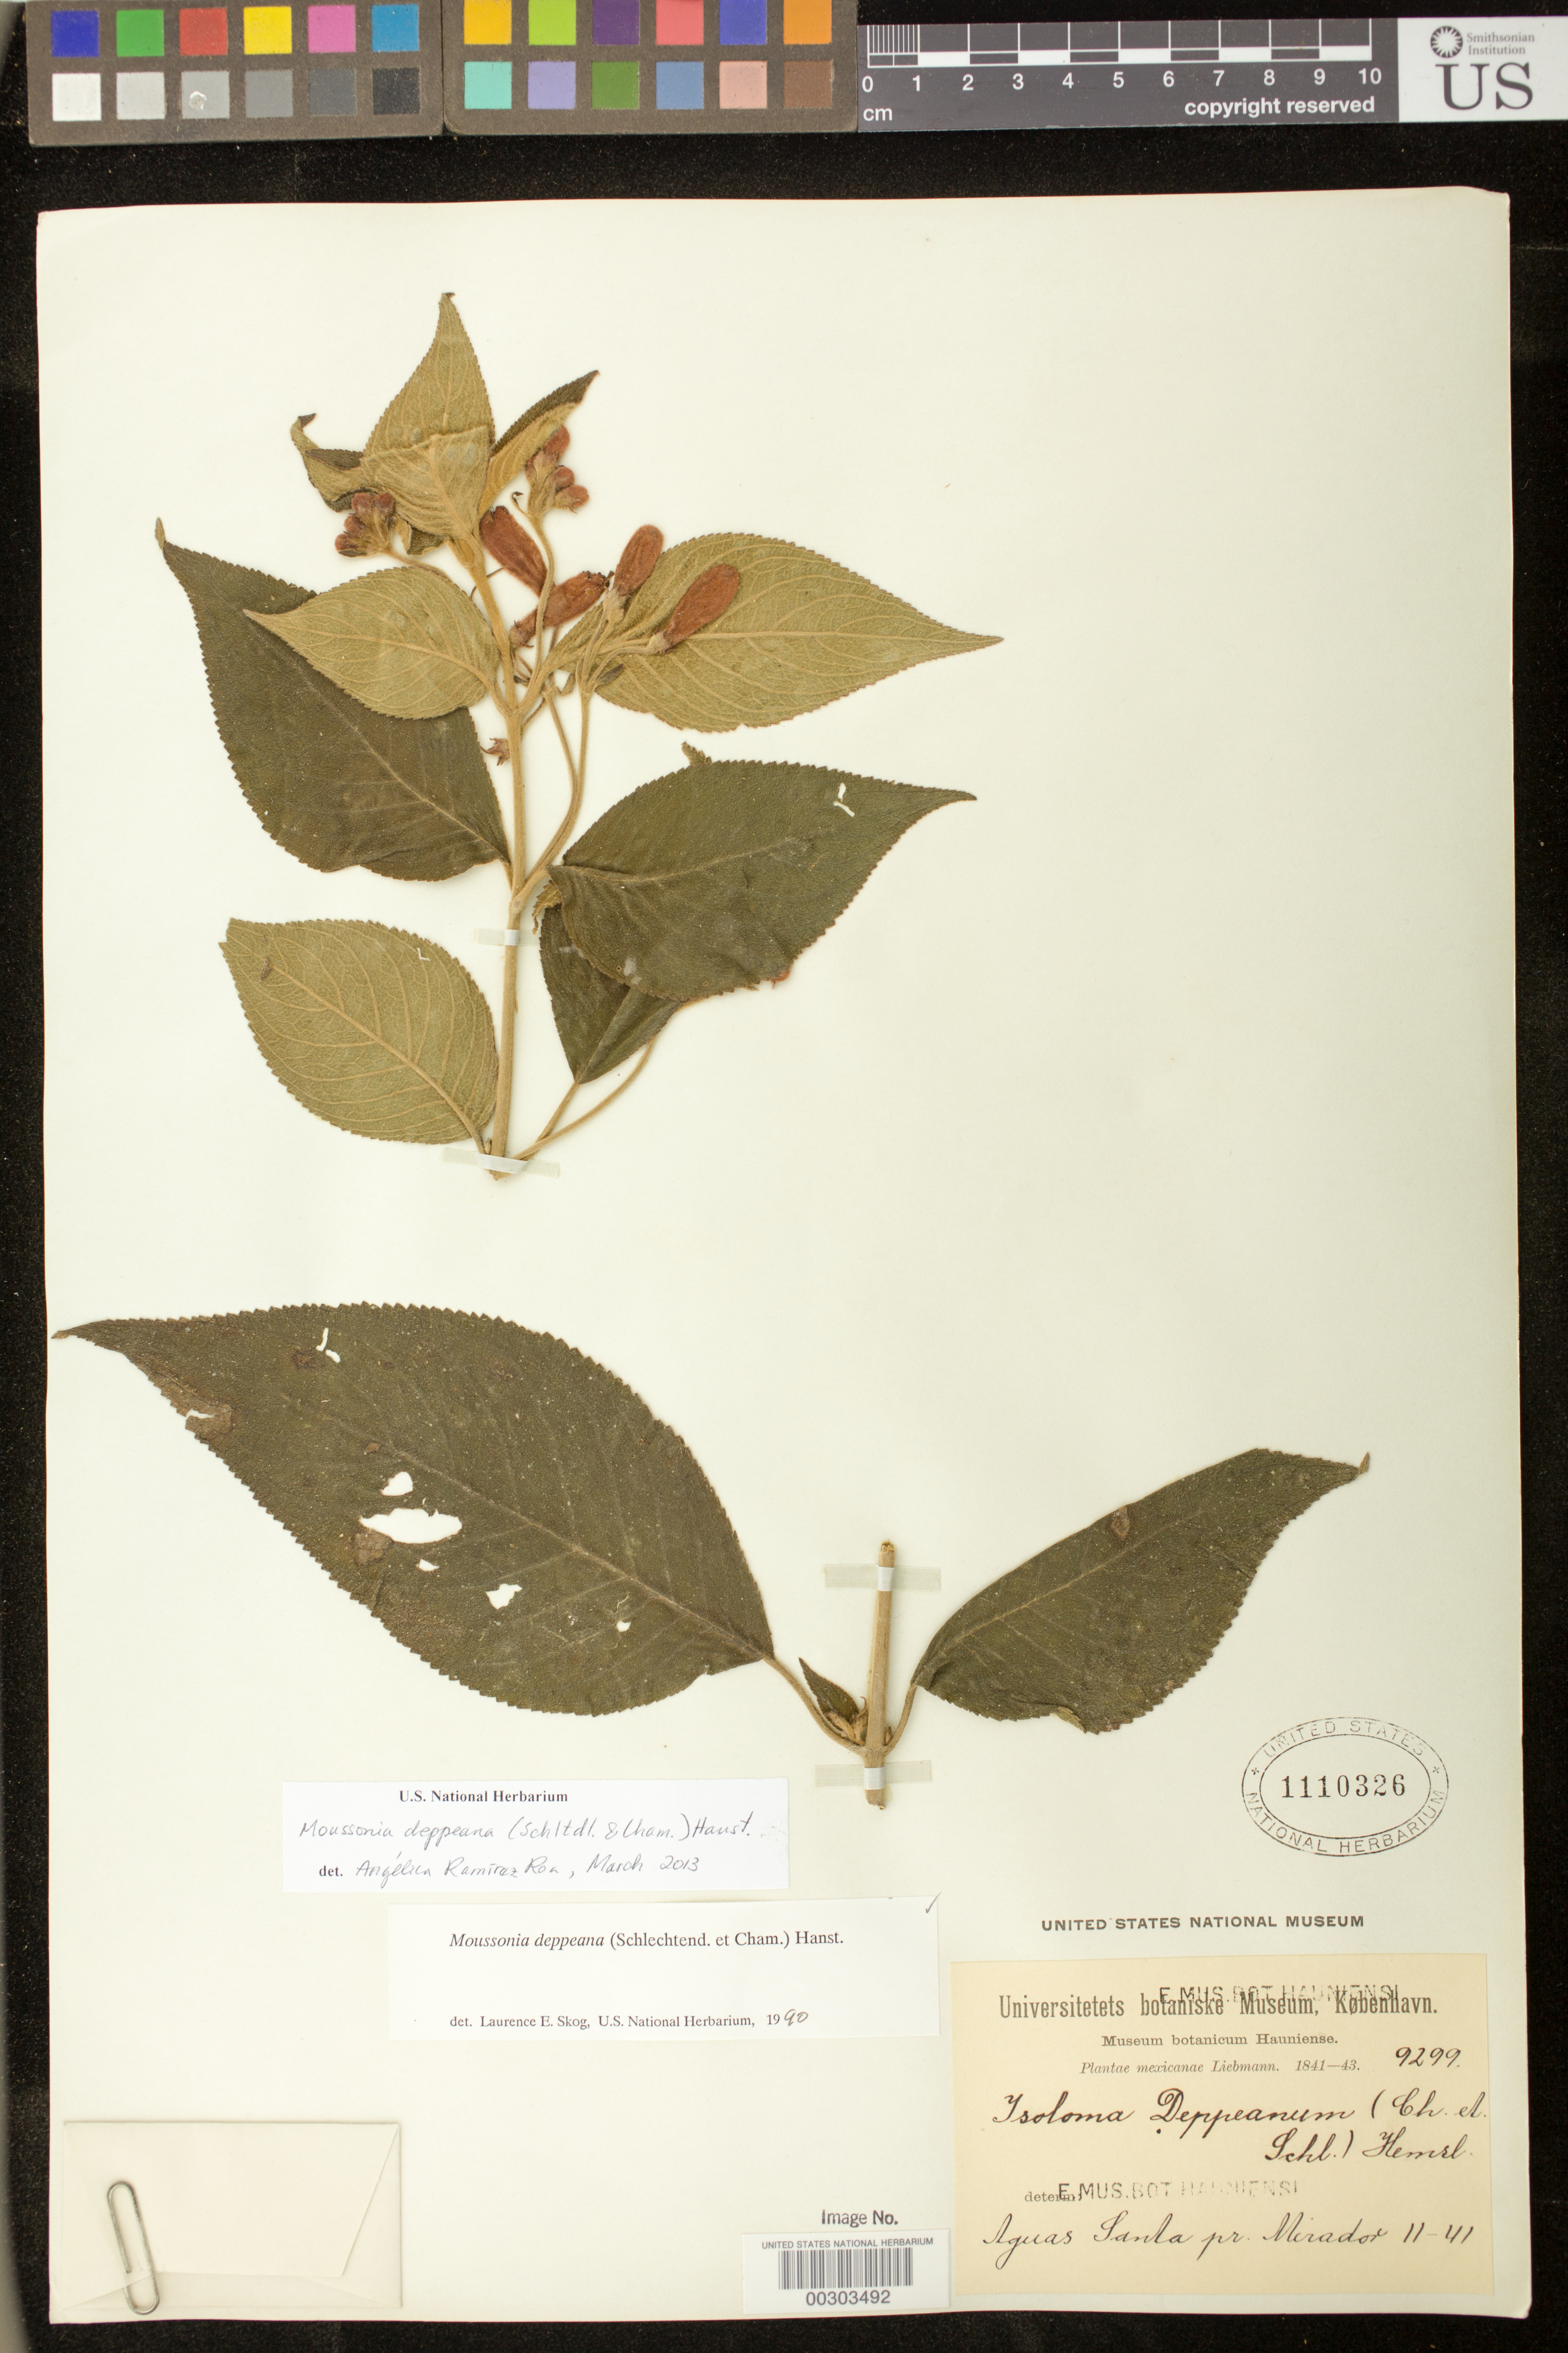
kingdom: Plantae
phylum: Tracheophyta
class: Magnoliopsida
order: Lamiales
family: Gesneriaceae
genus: Moussonia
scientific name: Moussonia deppeana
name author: (Schltdl. & Cham.) Klotzsch ex Hanst.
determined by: Ramírez-Roa, A.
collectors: F. M. Liebmann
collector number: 9299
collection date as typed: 1841-43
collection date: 1841/1843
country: Mexico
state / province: Veracruz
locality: Aguas Santa near Mirador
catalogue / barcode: US 1110326